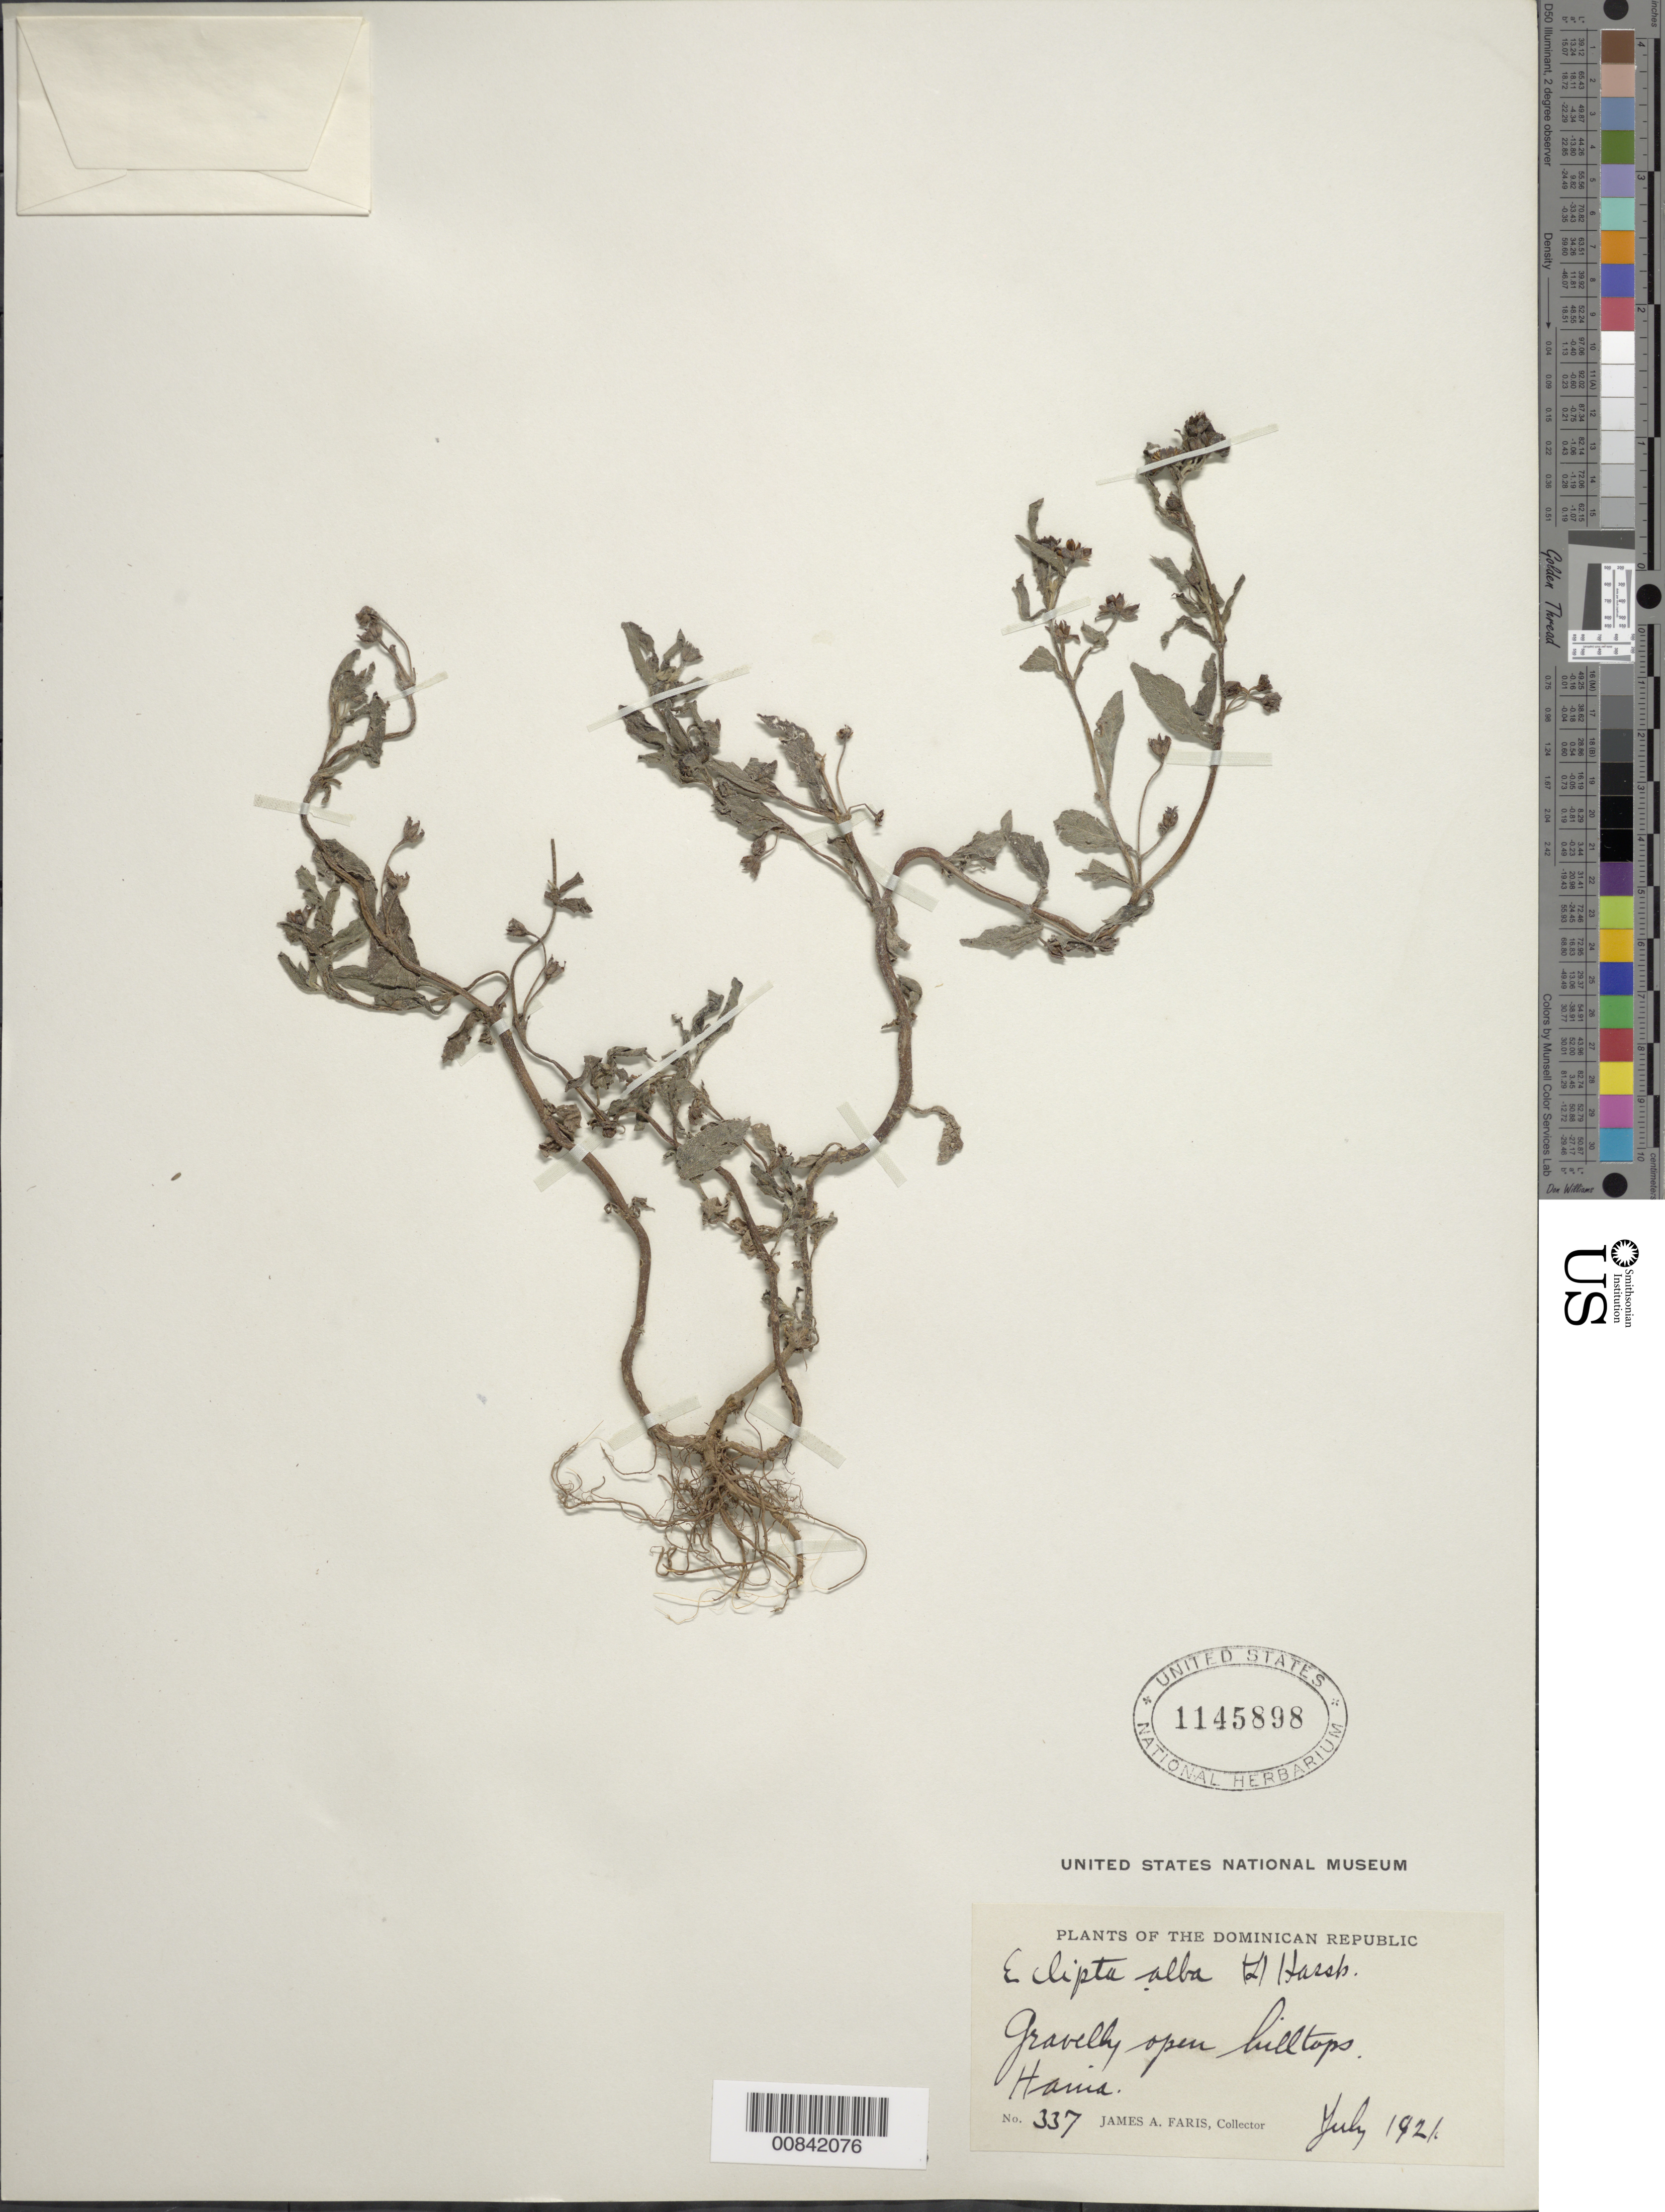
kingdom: Plantae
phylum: Tracheophyta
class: Magnoliopsida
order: Asterales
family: Asteraceae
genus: Eclipta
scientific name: Eclipta prostrata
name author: (L.) L.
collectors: J. Faris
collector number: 337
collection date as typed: Jul 1921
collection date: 1921-07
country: Dominican Republic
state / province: San Cristóbal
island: Hispaniola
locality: Haina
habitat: Gravelly open hilltops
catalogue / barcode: US 1145898